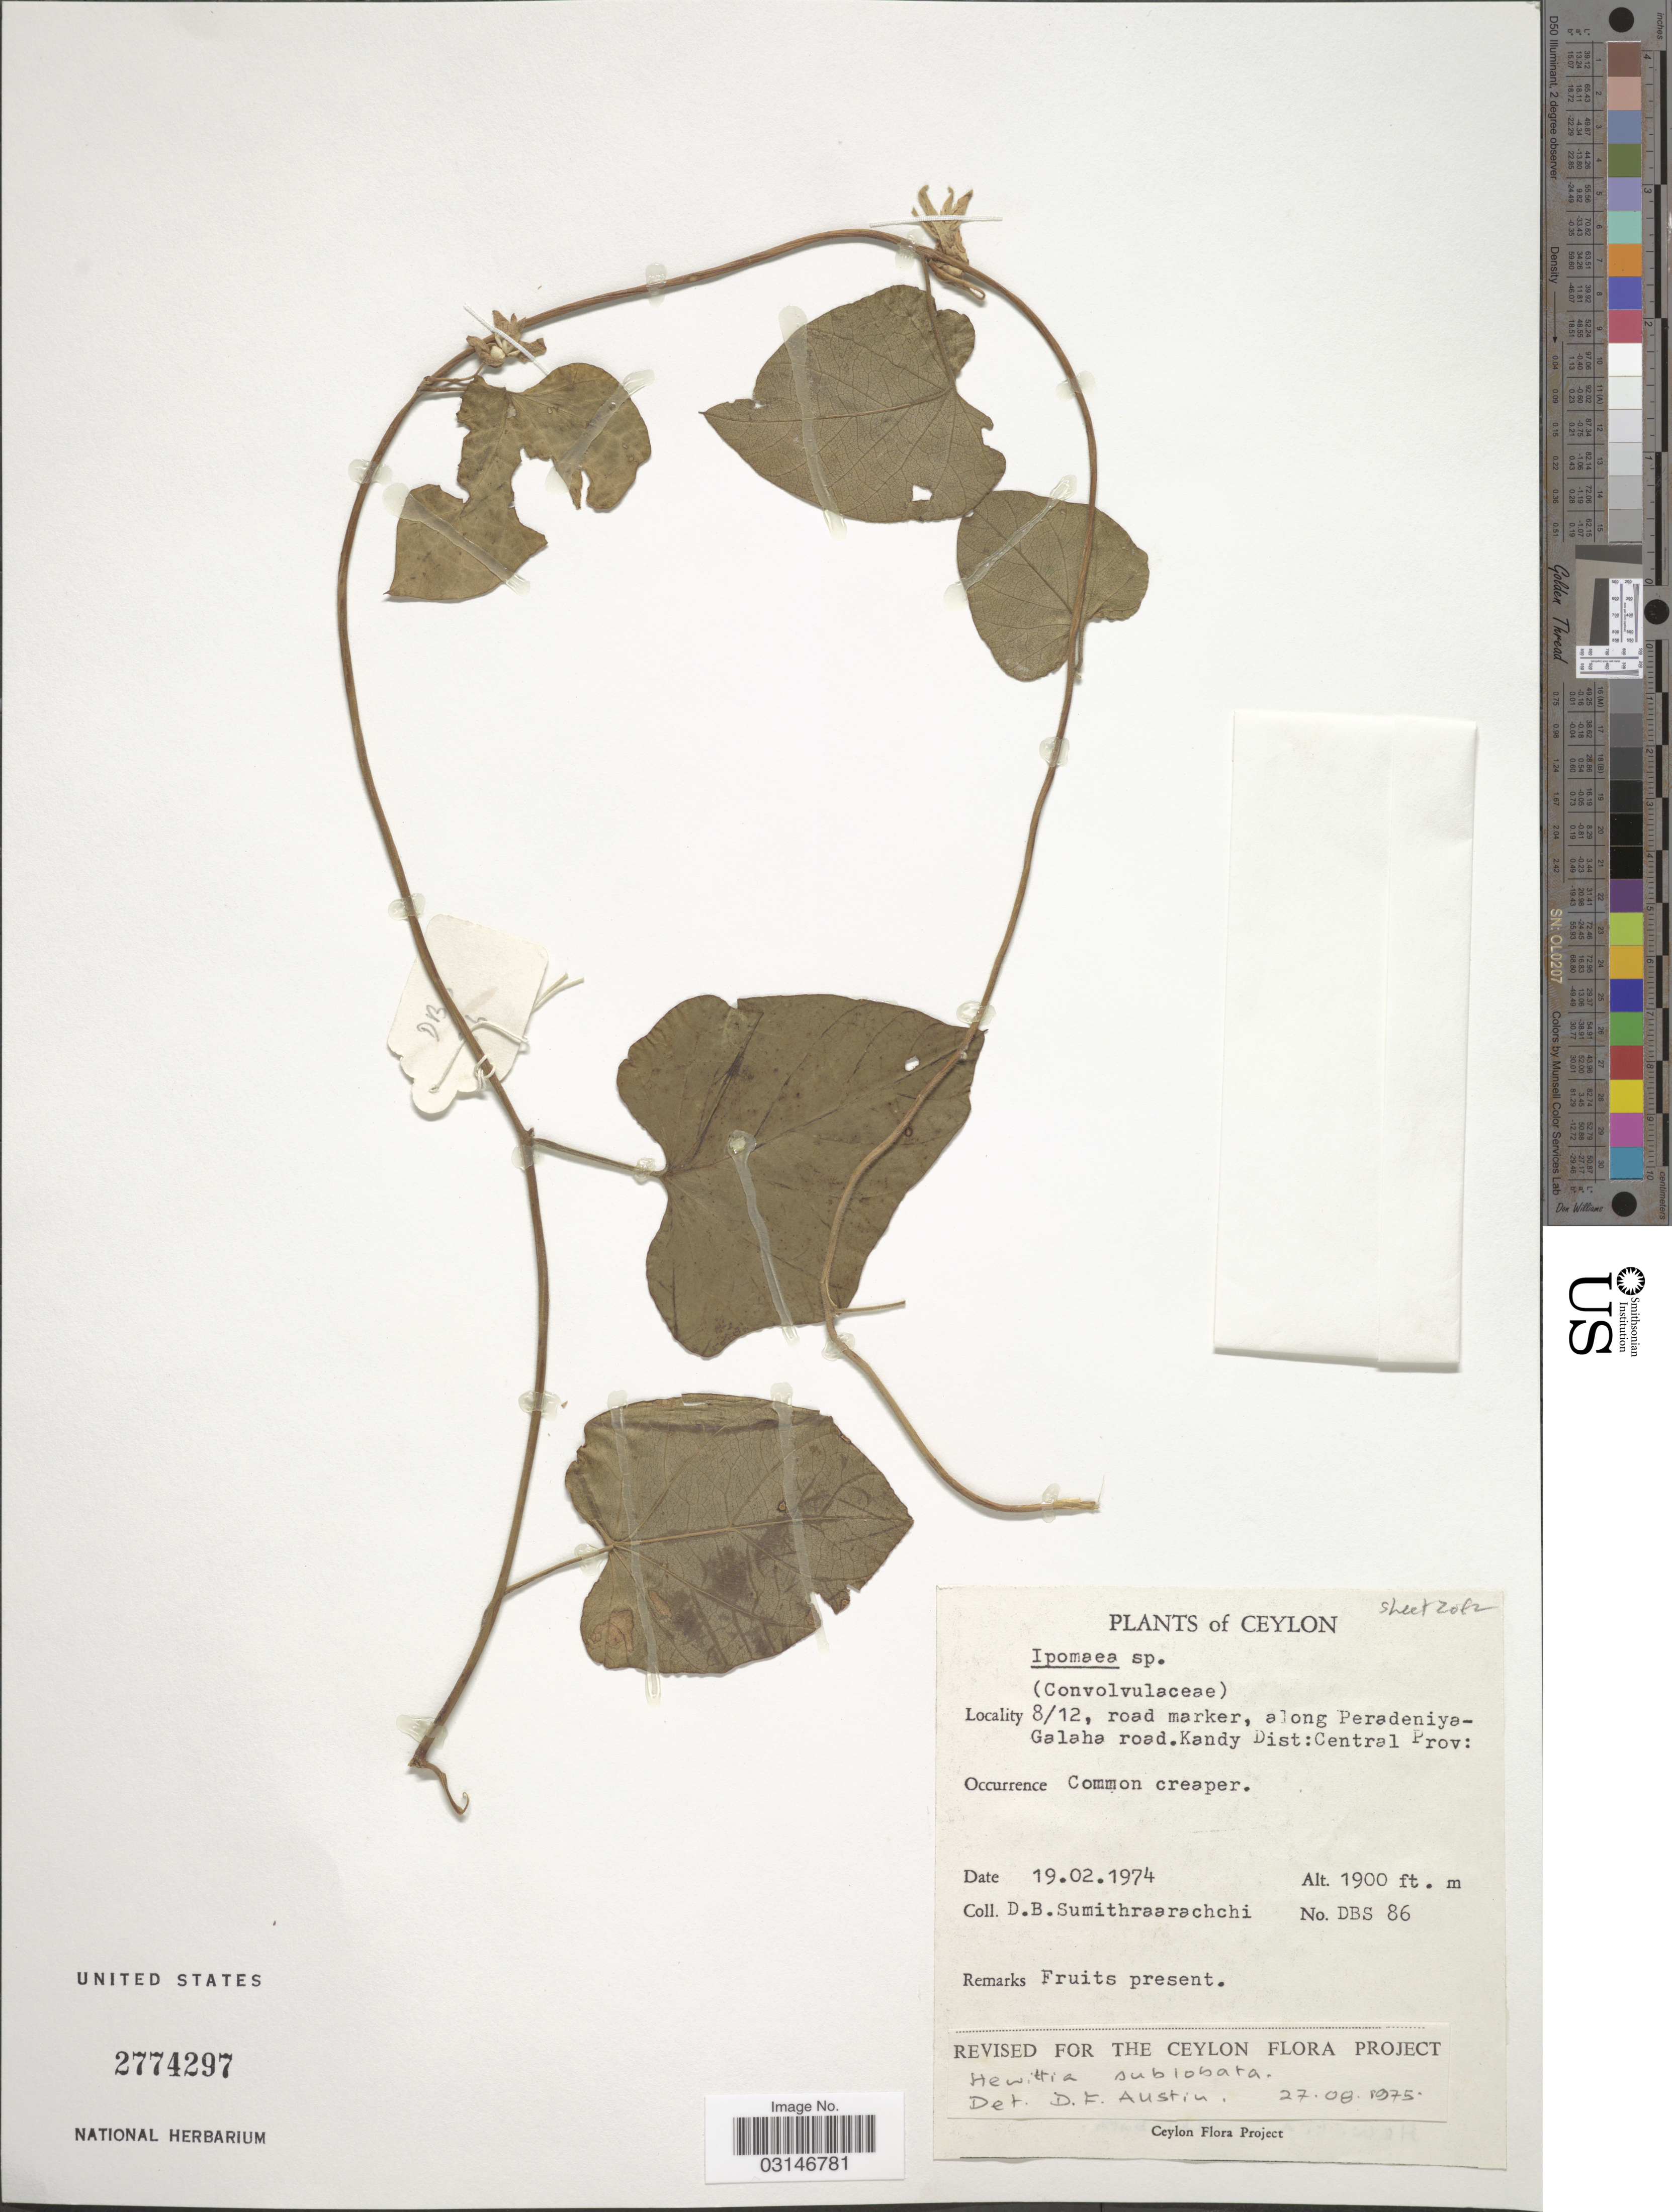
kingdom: Plantae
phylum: Tracheophyta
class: Magnoliopsida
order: Solanales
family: Convolvulaceae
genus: Hewittia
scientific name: Hewittia sublobata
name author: (L. f.) Kuntze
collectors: D. B. Sumithraarachchi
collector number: DBS86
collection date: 1974-02-19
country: Sri Lanka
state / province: Central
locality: Ceylon, 8/12, road marker, along Peradeniya-Galaha road. Kandy Dist: Central Prov.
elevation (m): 579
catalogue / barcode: US 2774297